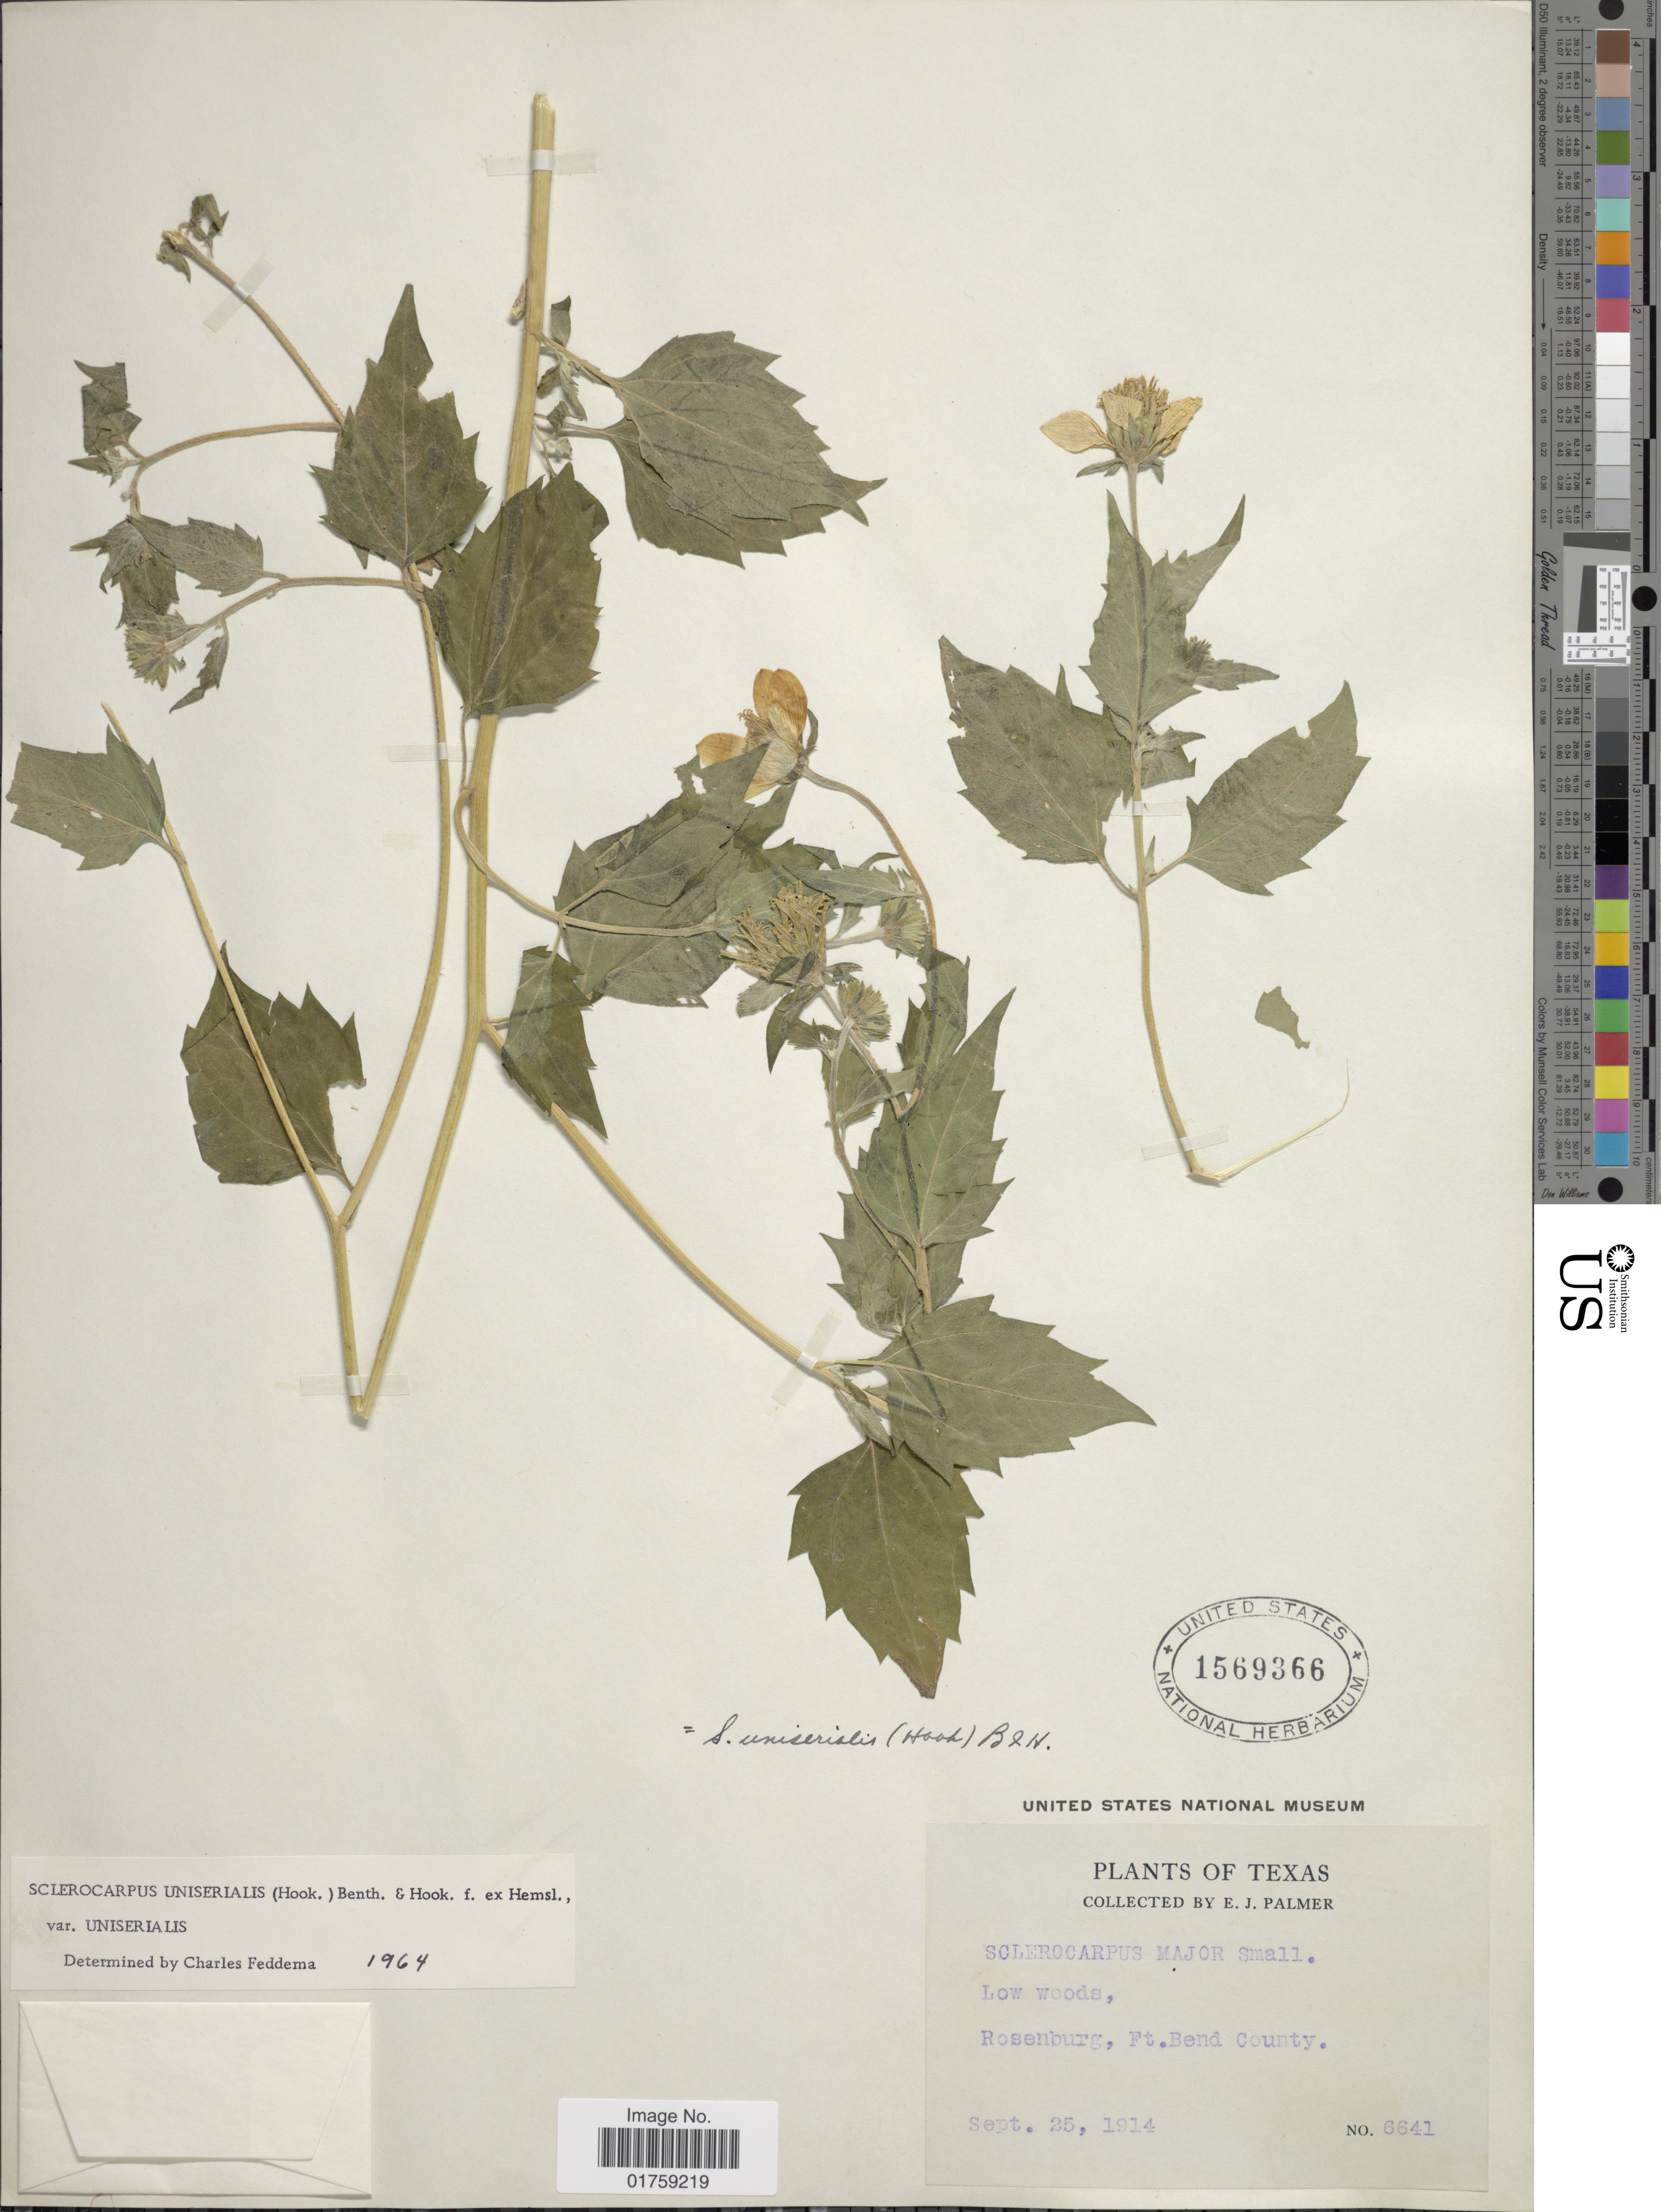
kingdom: Plantae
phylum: Tracheophyta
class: Magnoliopsida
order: Asterales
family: Asteraceae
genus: Sclerocarpus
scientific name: Sclerocarpus uniserialis var. uniserialis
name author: (Hook.) Benth. & Hook. f. ex Hemsl.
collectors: E. J. Palmer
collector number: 6641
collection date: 1914-09-25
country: United States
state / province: Texas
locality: Rosen burg, Ft. Bend County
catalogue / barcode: US 1569366